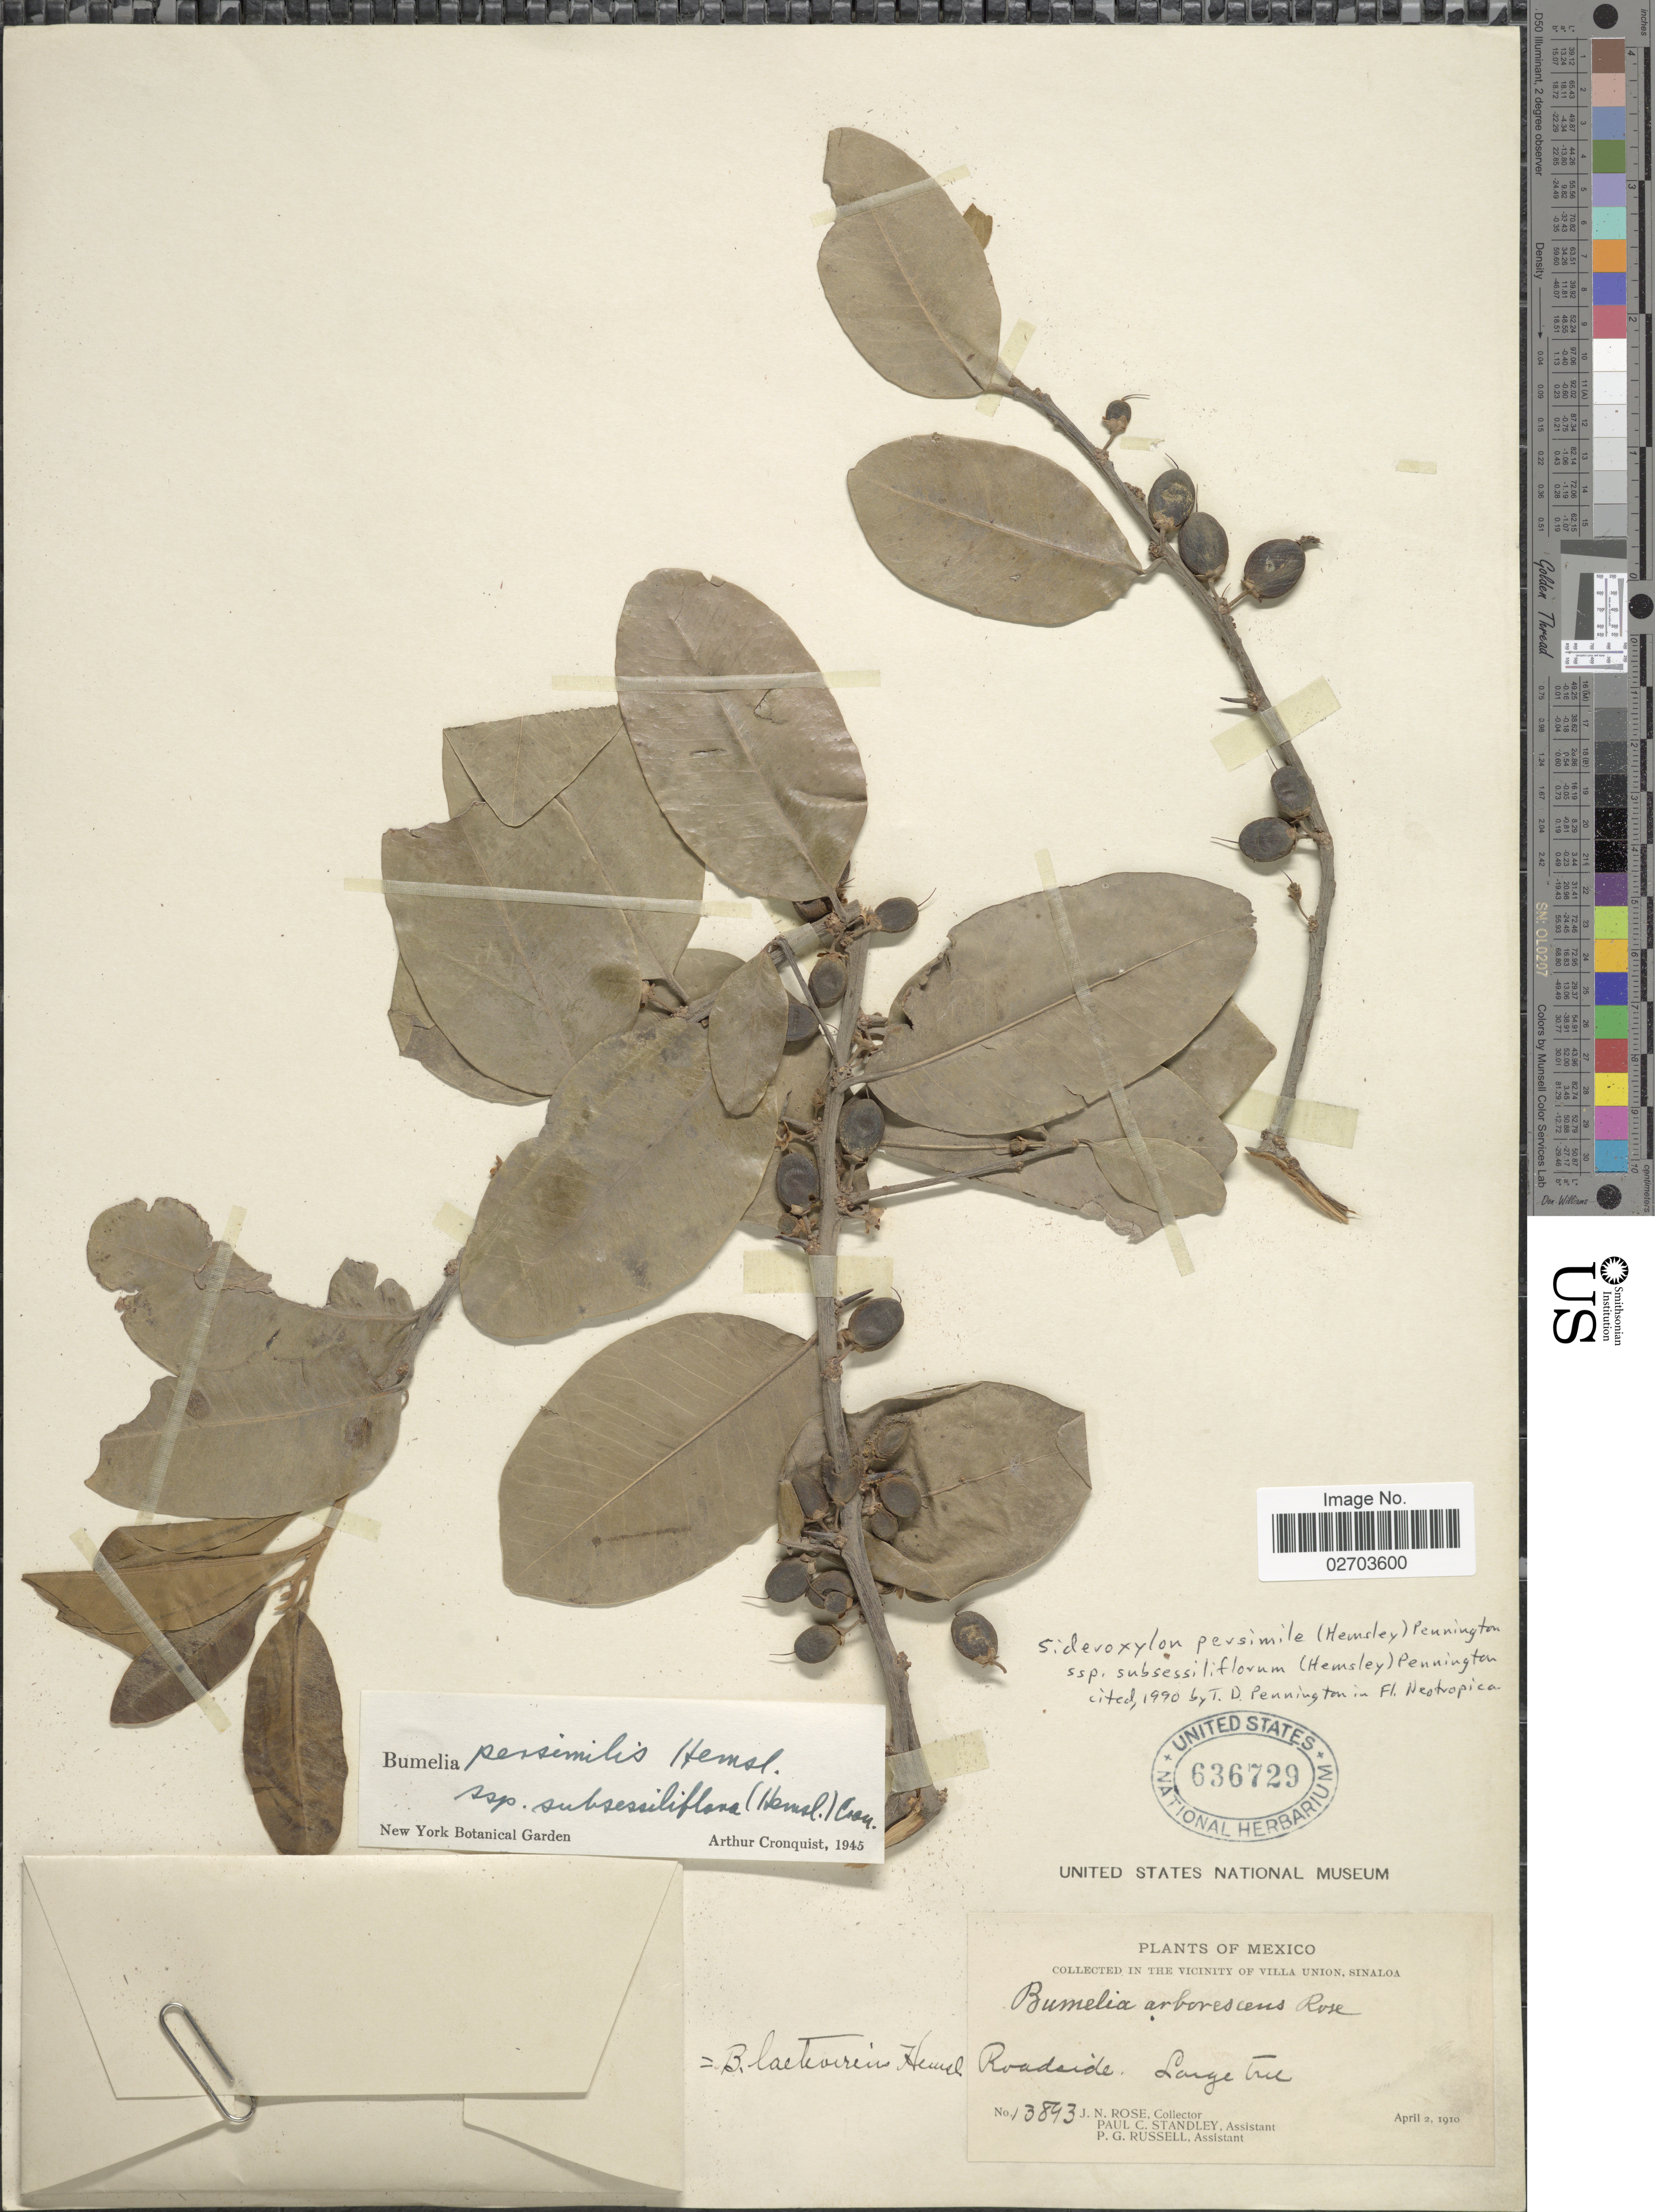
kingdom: Plantae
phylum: Tracheophyta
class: Magnoliopsida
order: Ericales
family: Sapotaceae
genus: Sideroxylon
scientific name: Sideroxylon persimile subsp. subsessiliflorum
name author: (Hemsl.) T.D. Penn.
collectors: J. N. Rose, P. C. Standley & P. G. Russell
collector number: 13893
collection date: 1910-04-02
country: Mexico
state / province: Sinaloa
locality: In the vicinity of Villa Union, Roadside.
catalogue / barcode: US 636729